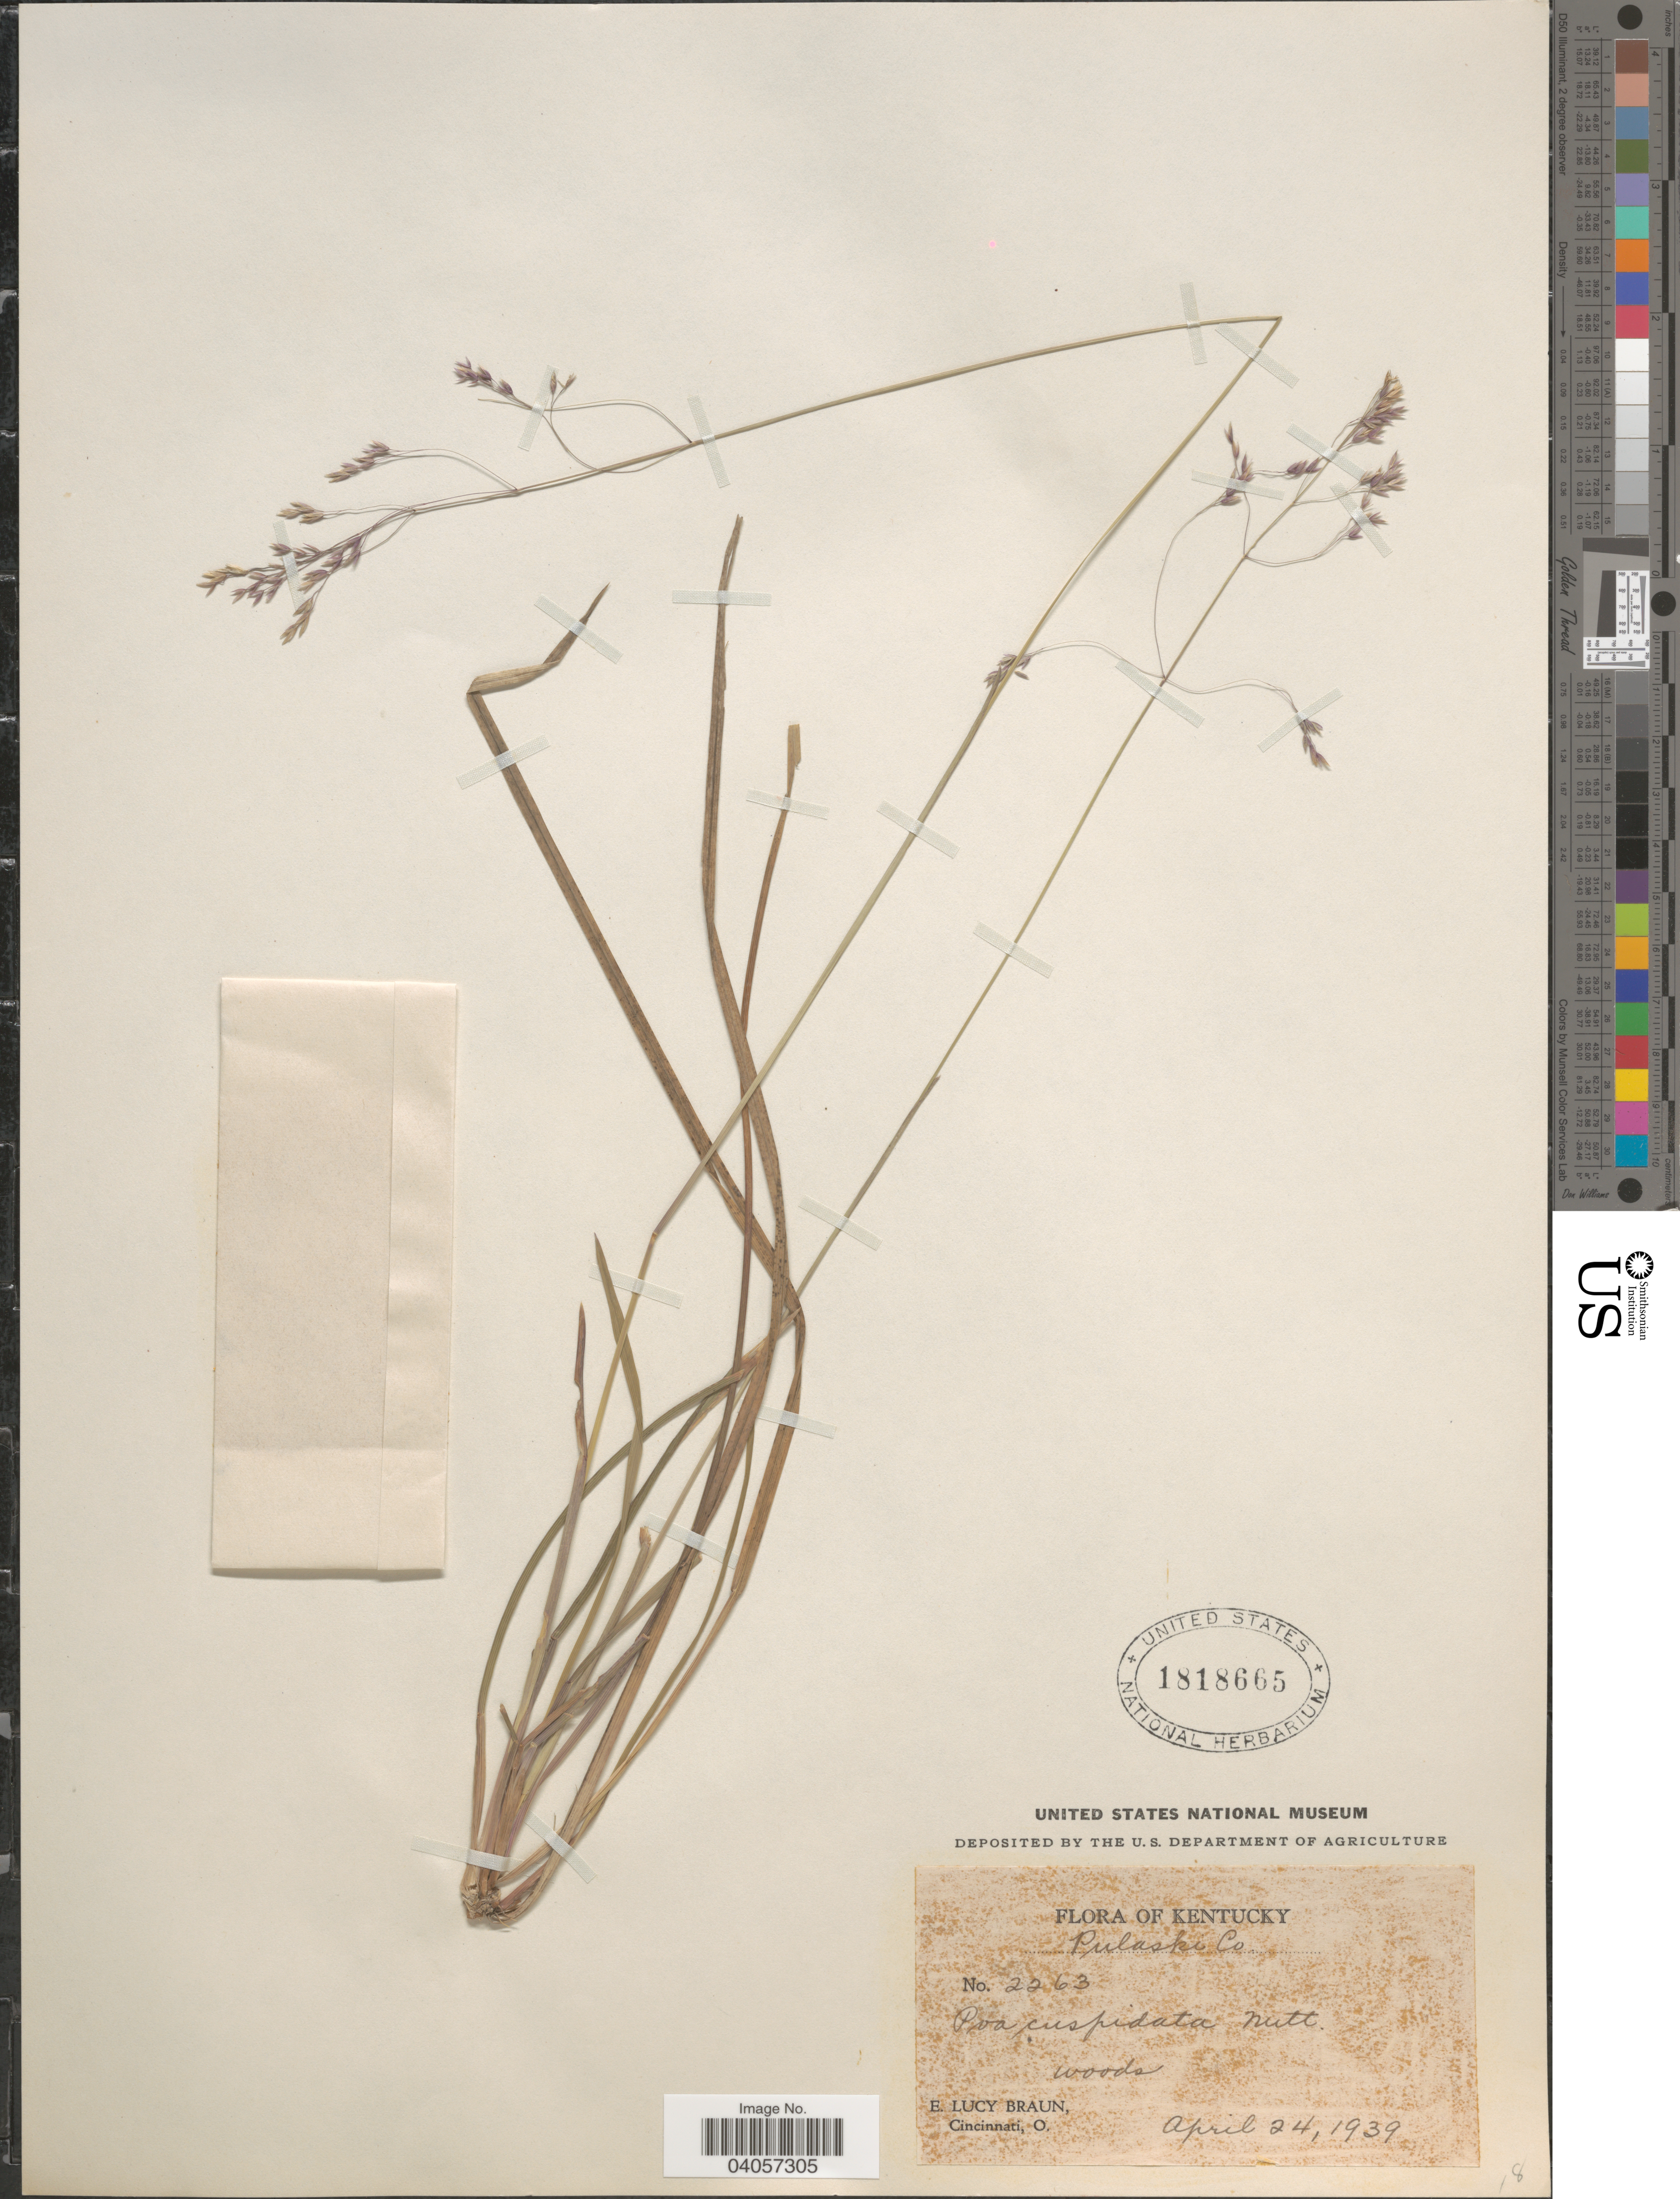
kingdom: Plantae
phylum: Tracheophyta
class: Liliopsida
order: Poales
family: Poaceae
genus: Poa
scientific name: Poa cuspidata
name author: Nutt.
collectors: E. L. Braun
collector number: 2263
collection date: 1939-04-24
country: United States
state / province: Kentucky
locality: Pulaski Co.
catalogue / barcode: US 1818665